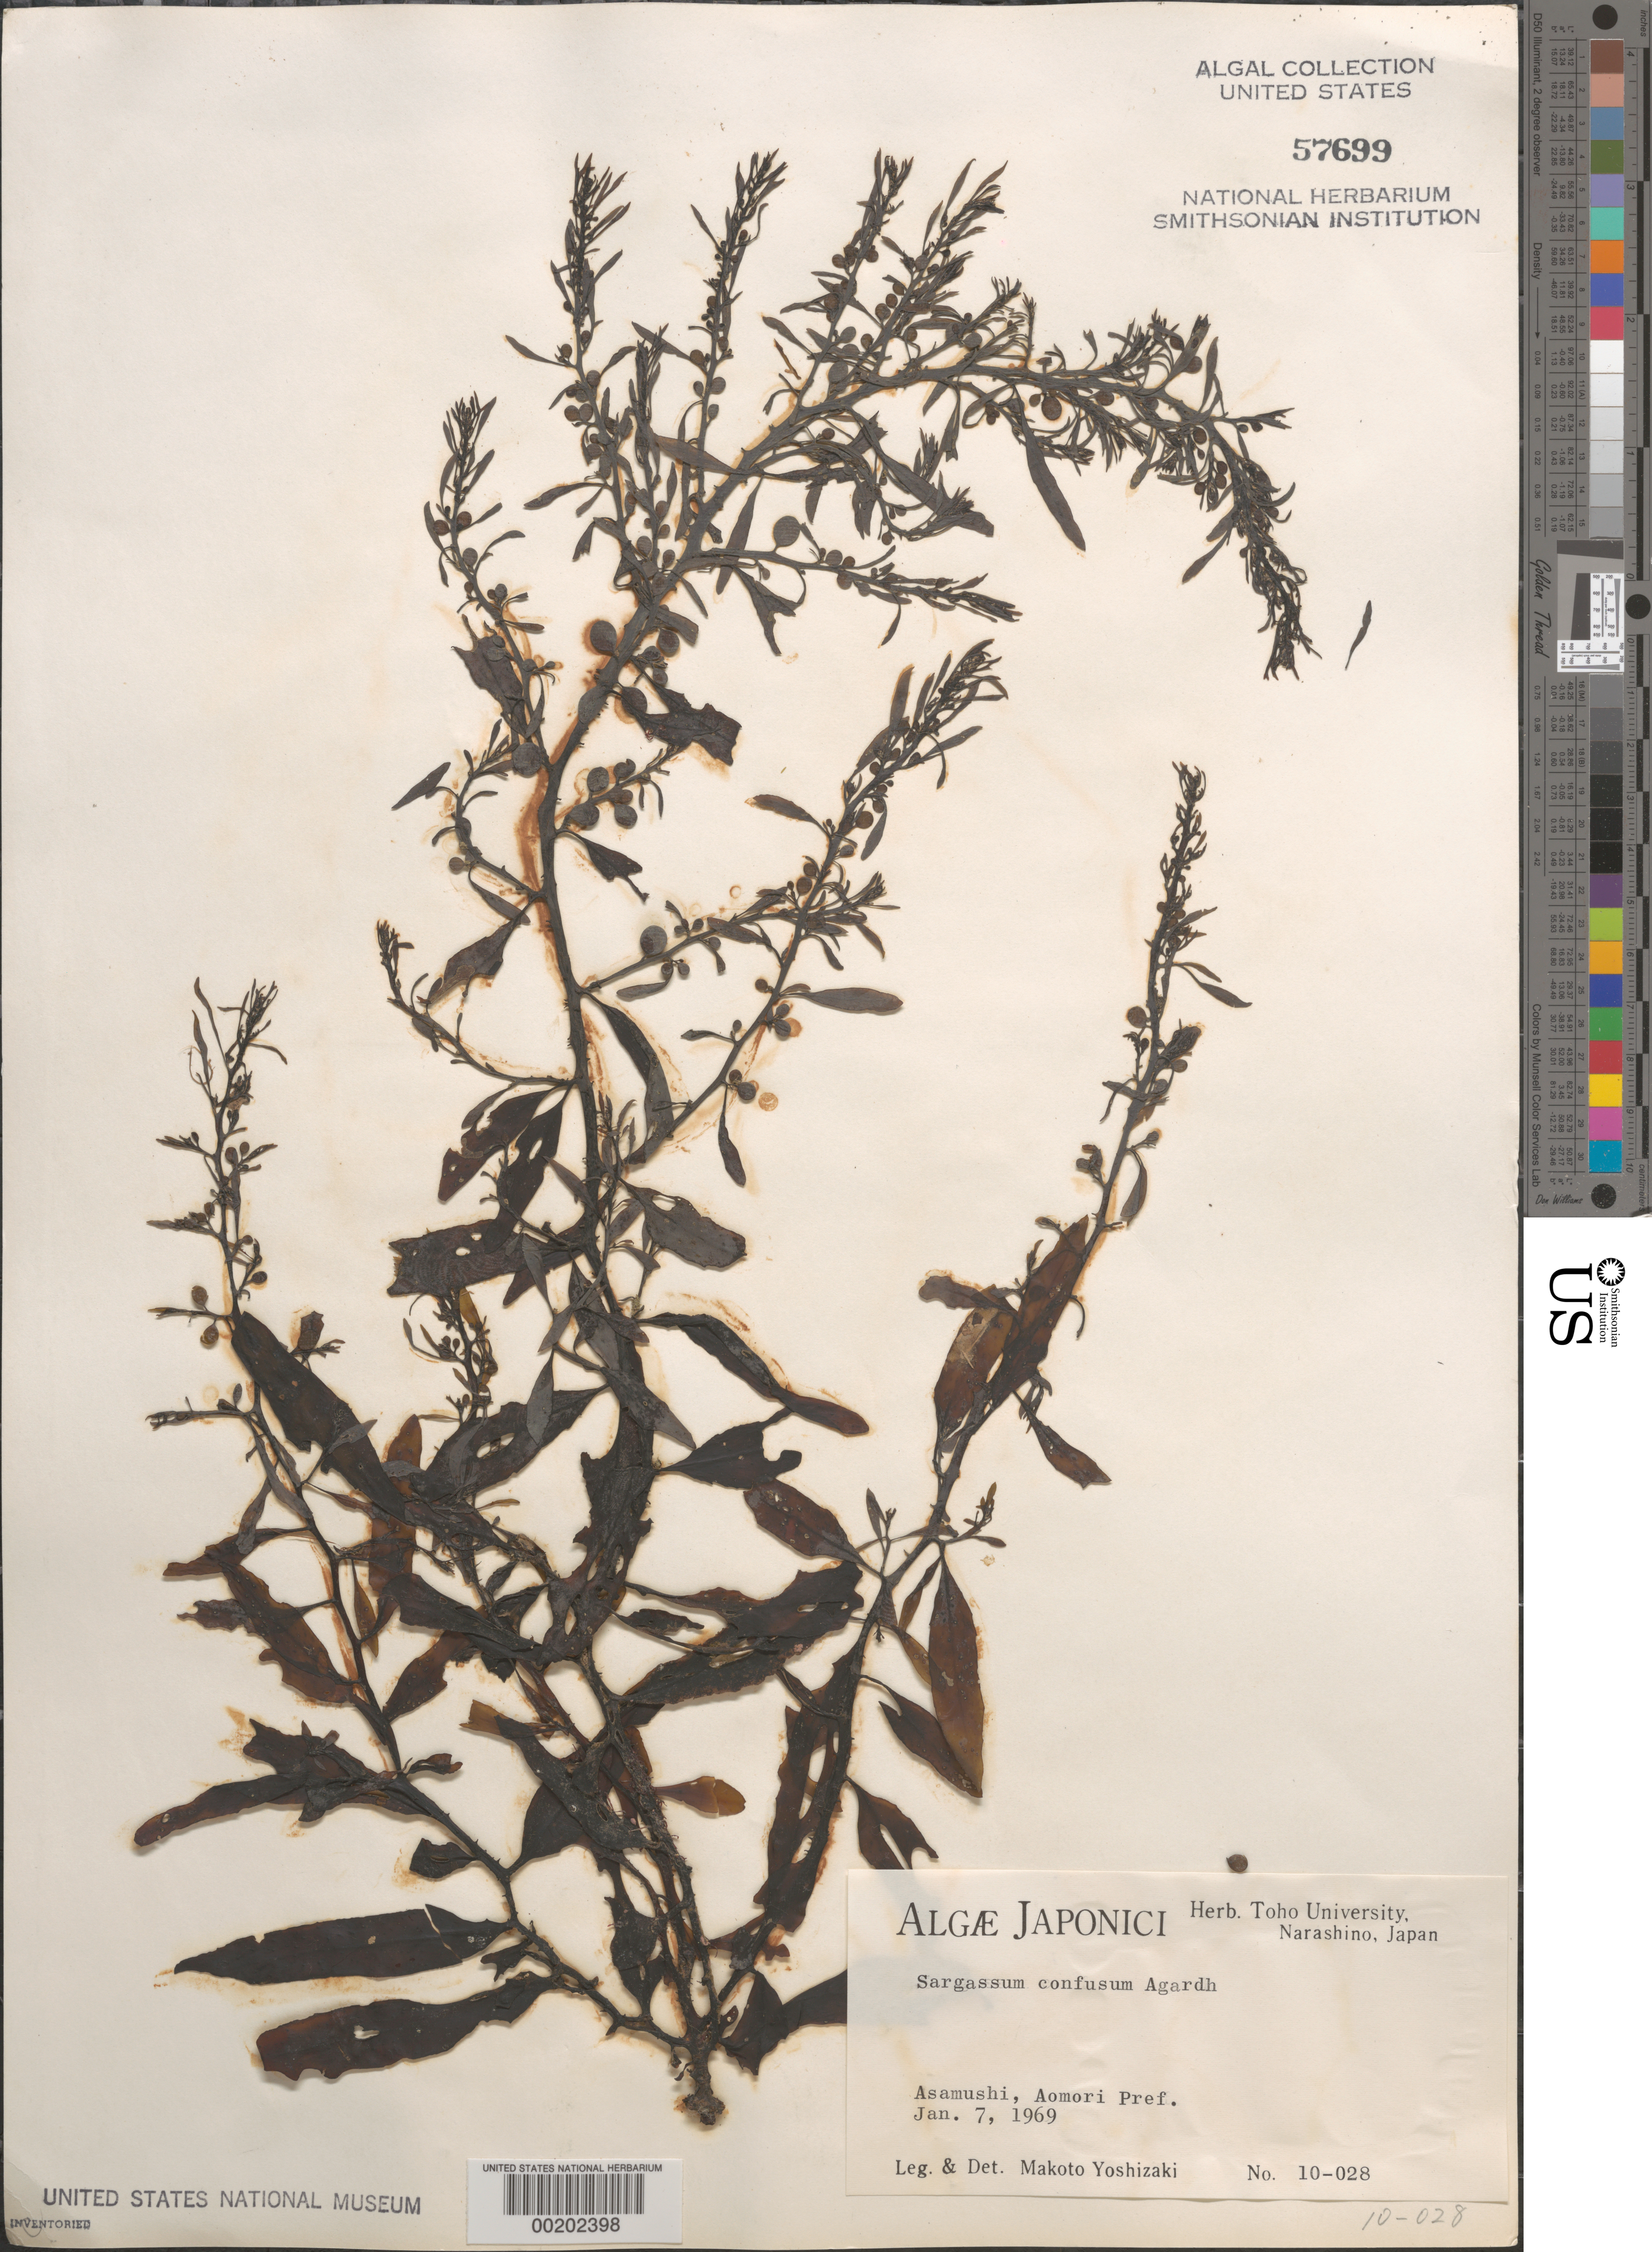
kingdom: Chromista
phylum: Ochrophyta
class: Phaeophyceae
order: Fucales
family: Sargassaceae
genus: Sargassum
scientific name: Sargassum confusum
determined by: Yoshizaki, M.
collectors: M. Yoshizaki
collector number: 10-028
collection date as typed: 07 Jan 1969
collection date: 1969-01-07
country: Japan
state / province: Aomori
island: Honshu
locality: Asamushi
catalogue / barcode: US 57699